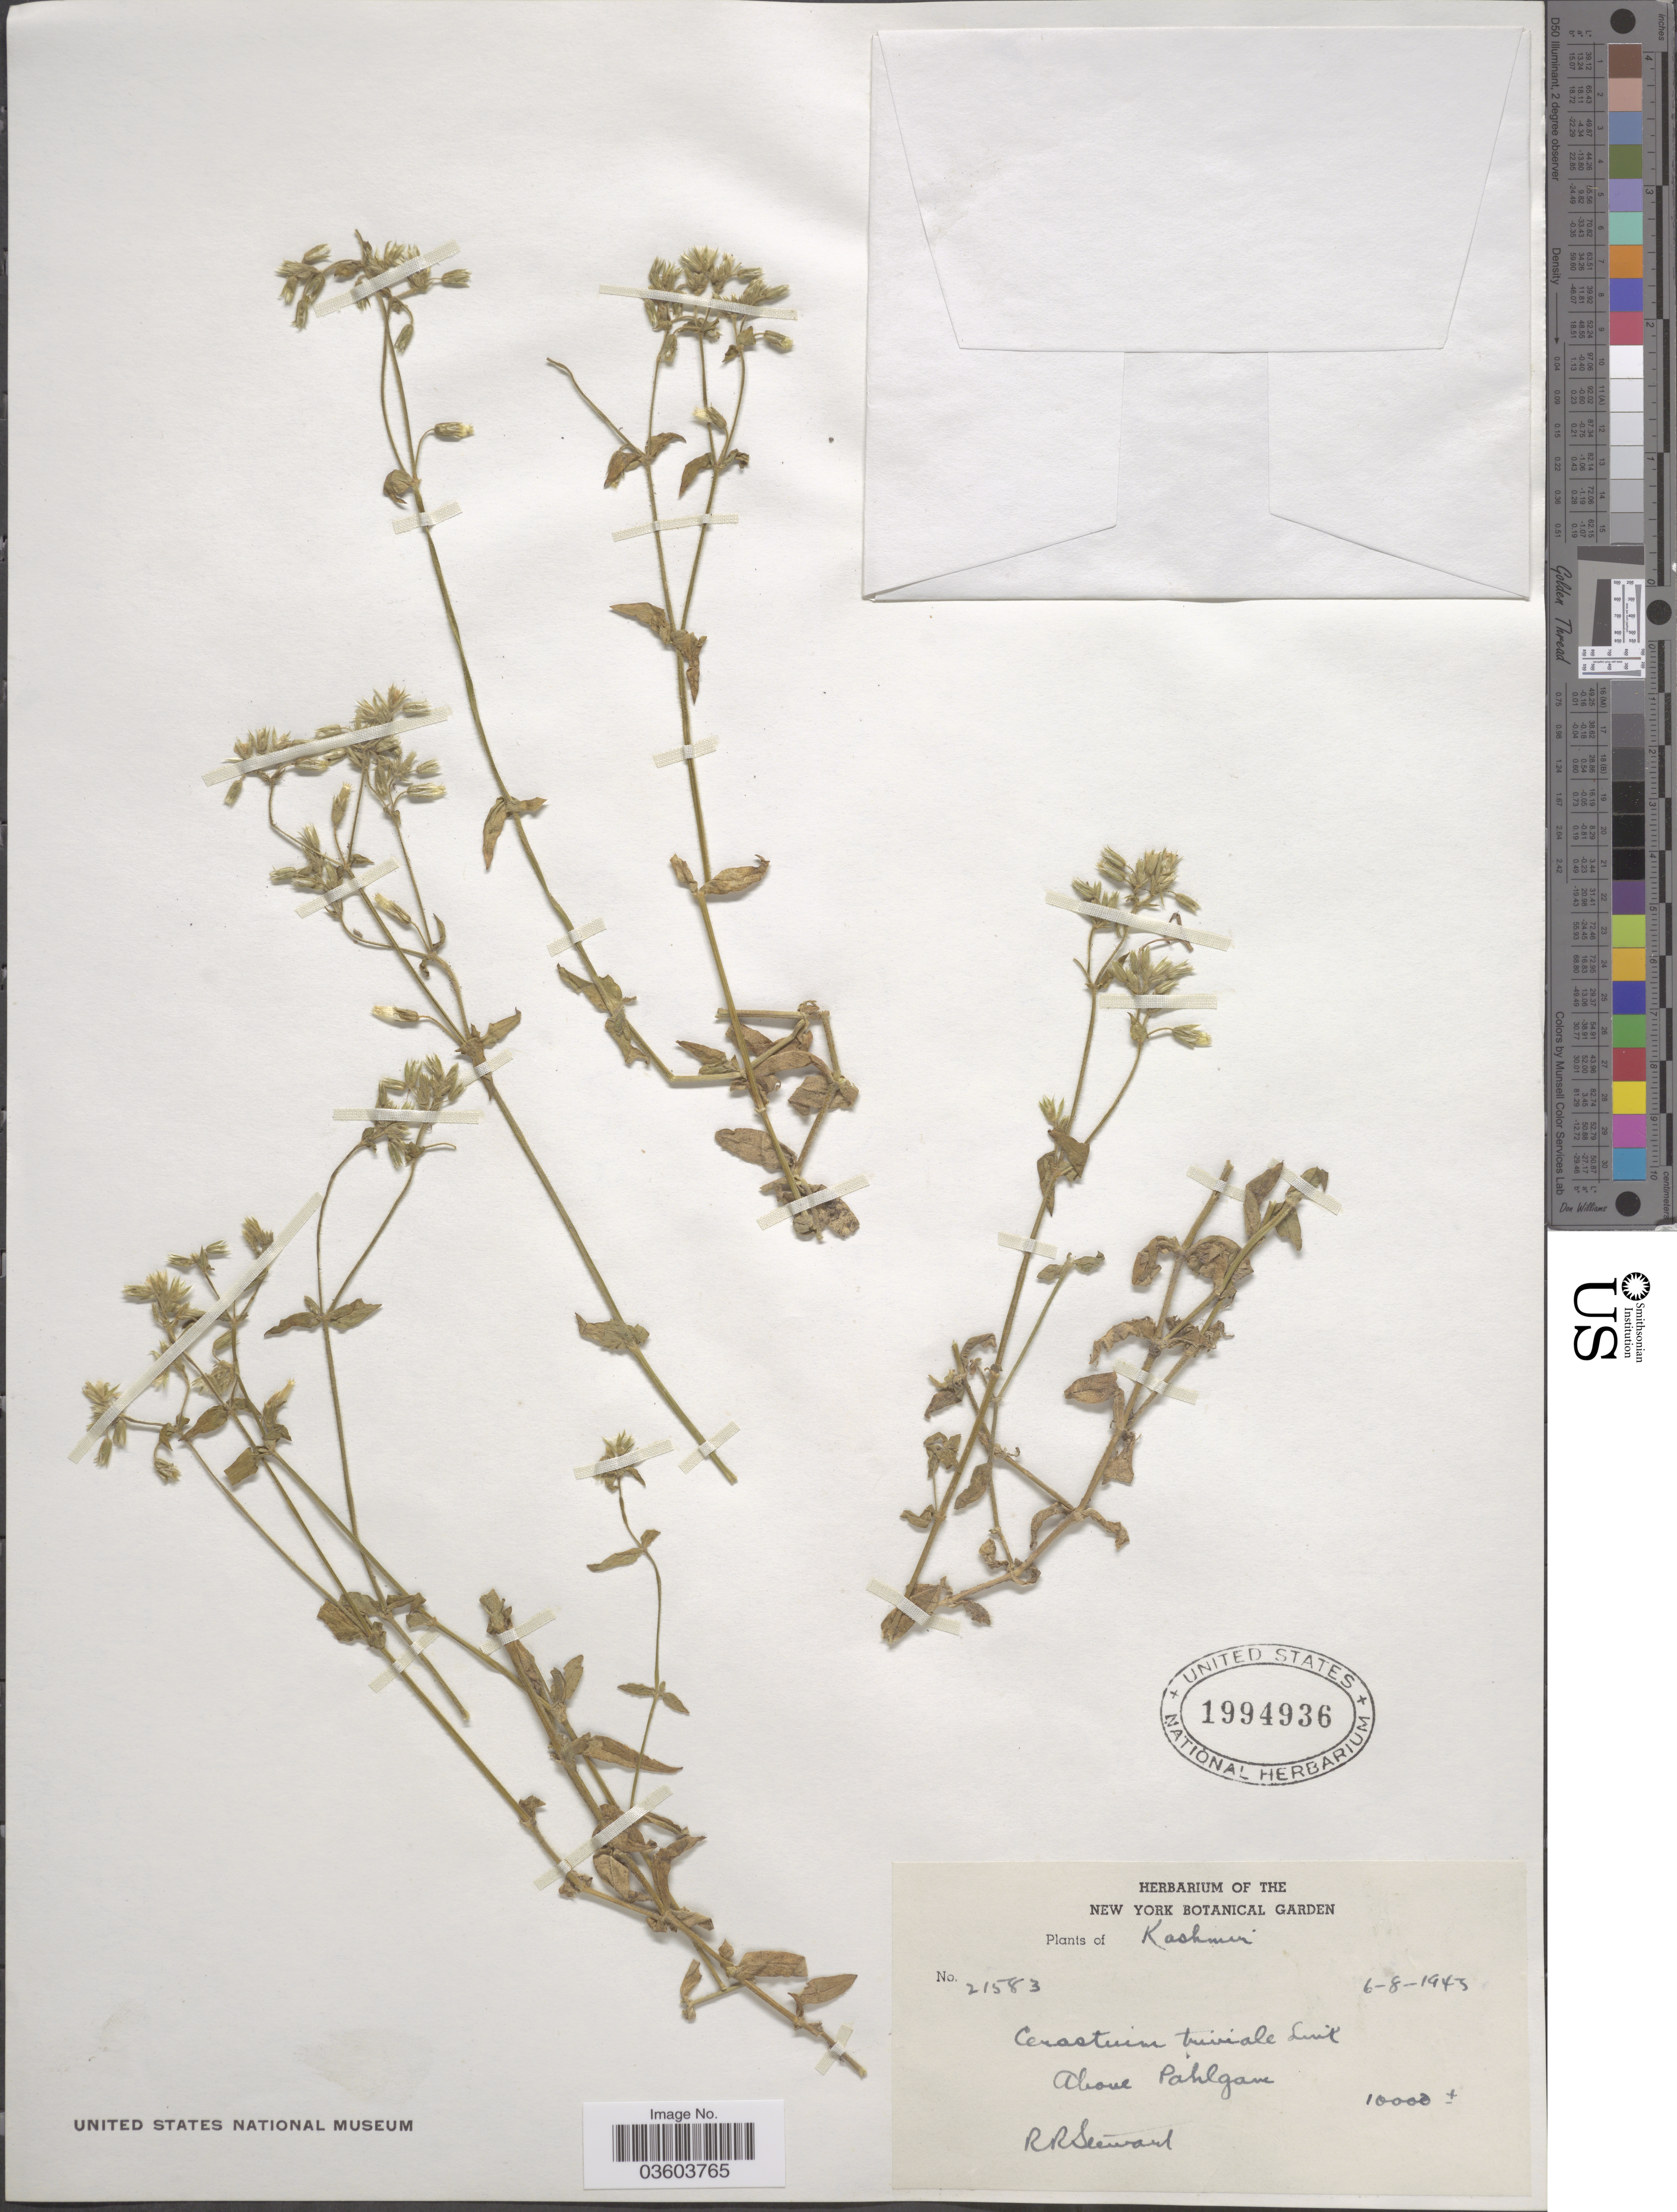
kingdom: Plantae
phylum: Tracheophyta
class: Magnoliopsida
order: Caryophyllales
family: Caryophyllaceae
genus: Cerastium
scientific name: Cerastium holosteoides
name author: Fr.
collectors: R. Stewart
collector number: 21583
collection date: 1943-08-06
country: India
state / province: Jammu and Kashmir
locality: Kashmir. Above Pahglave.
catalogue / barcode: US 1994936